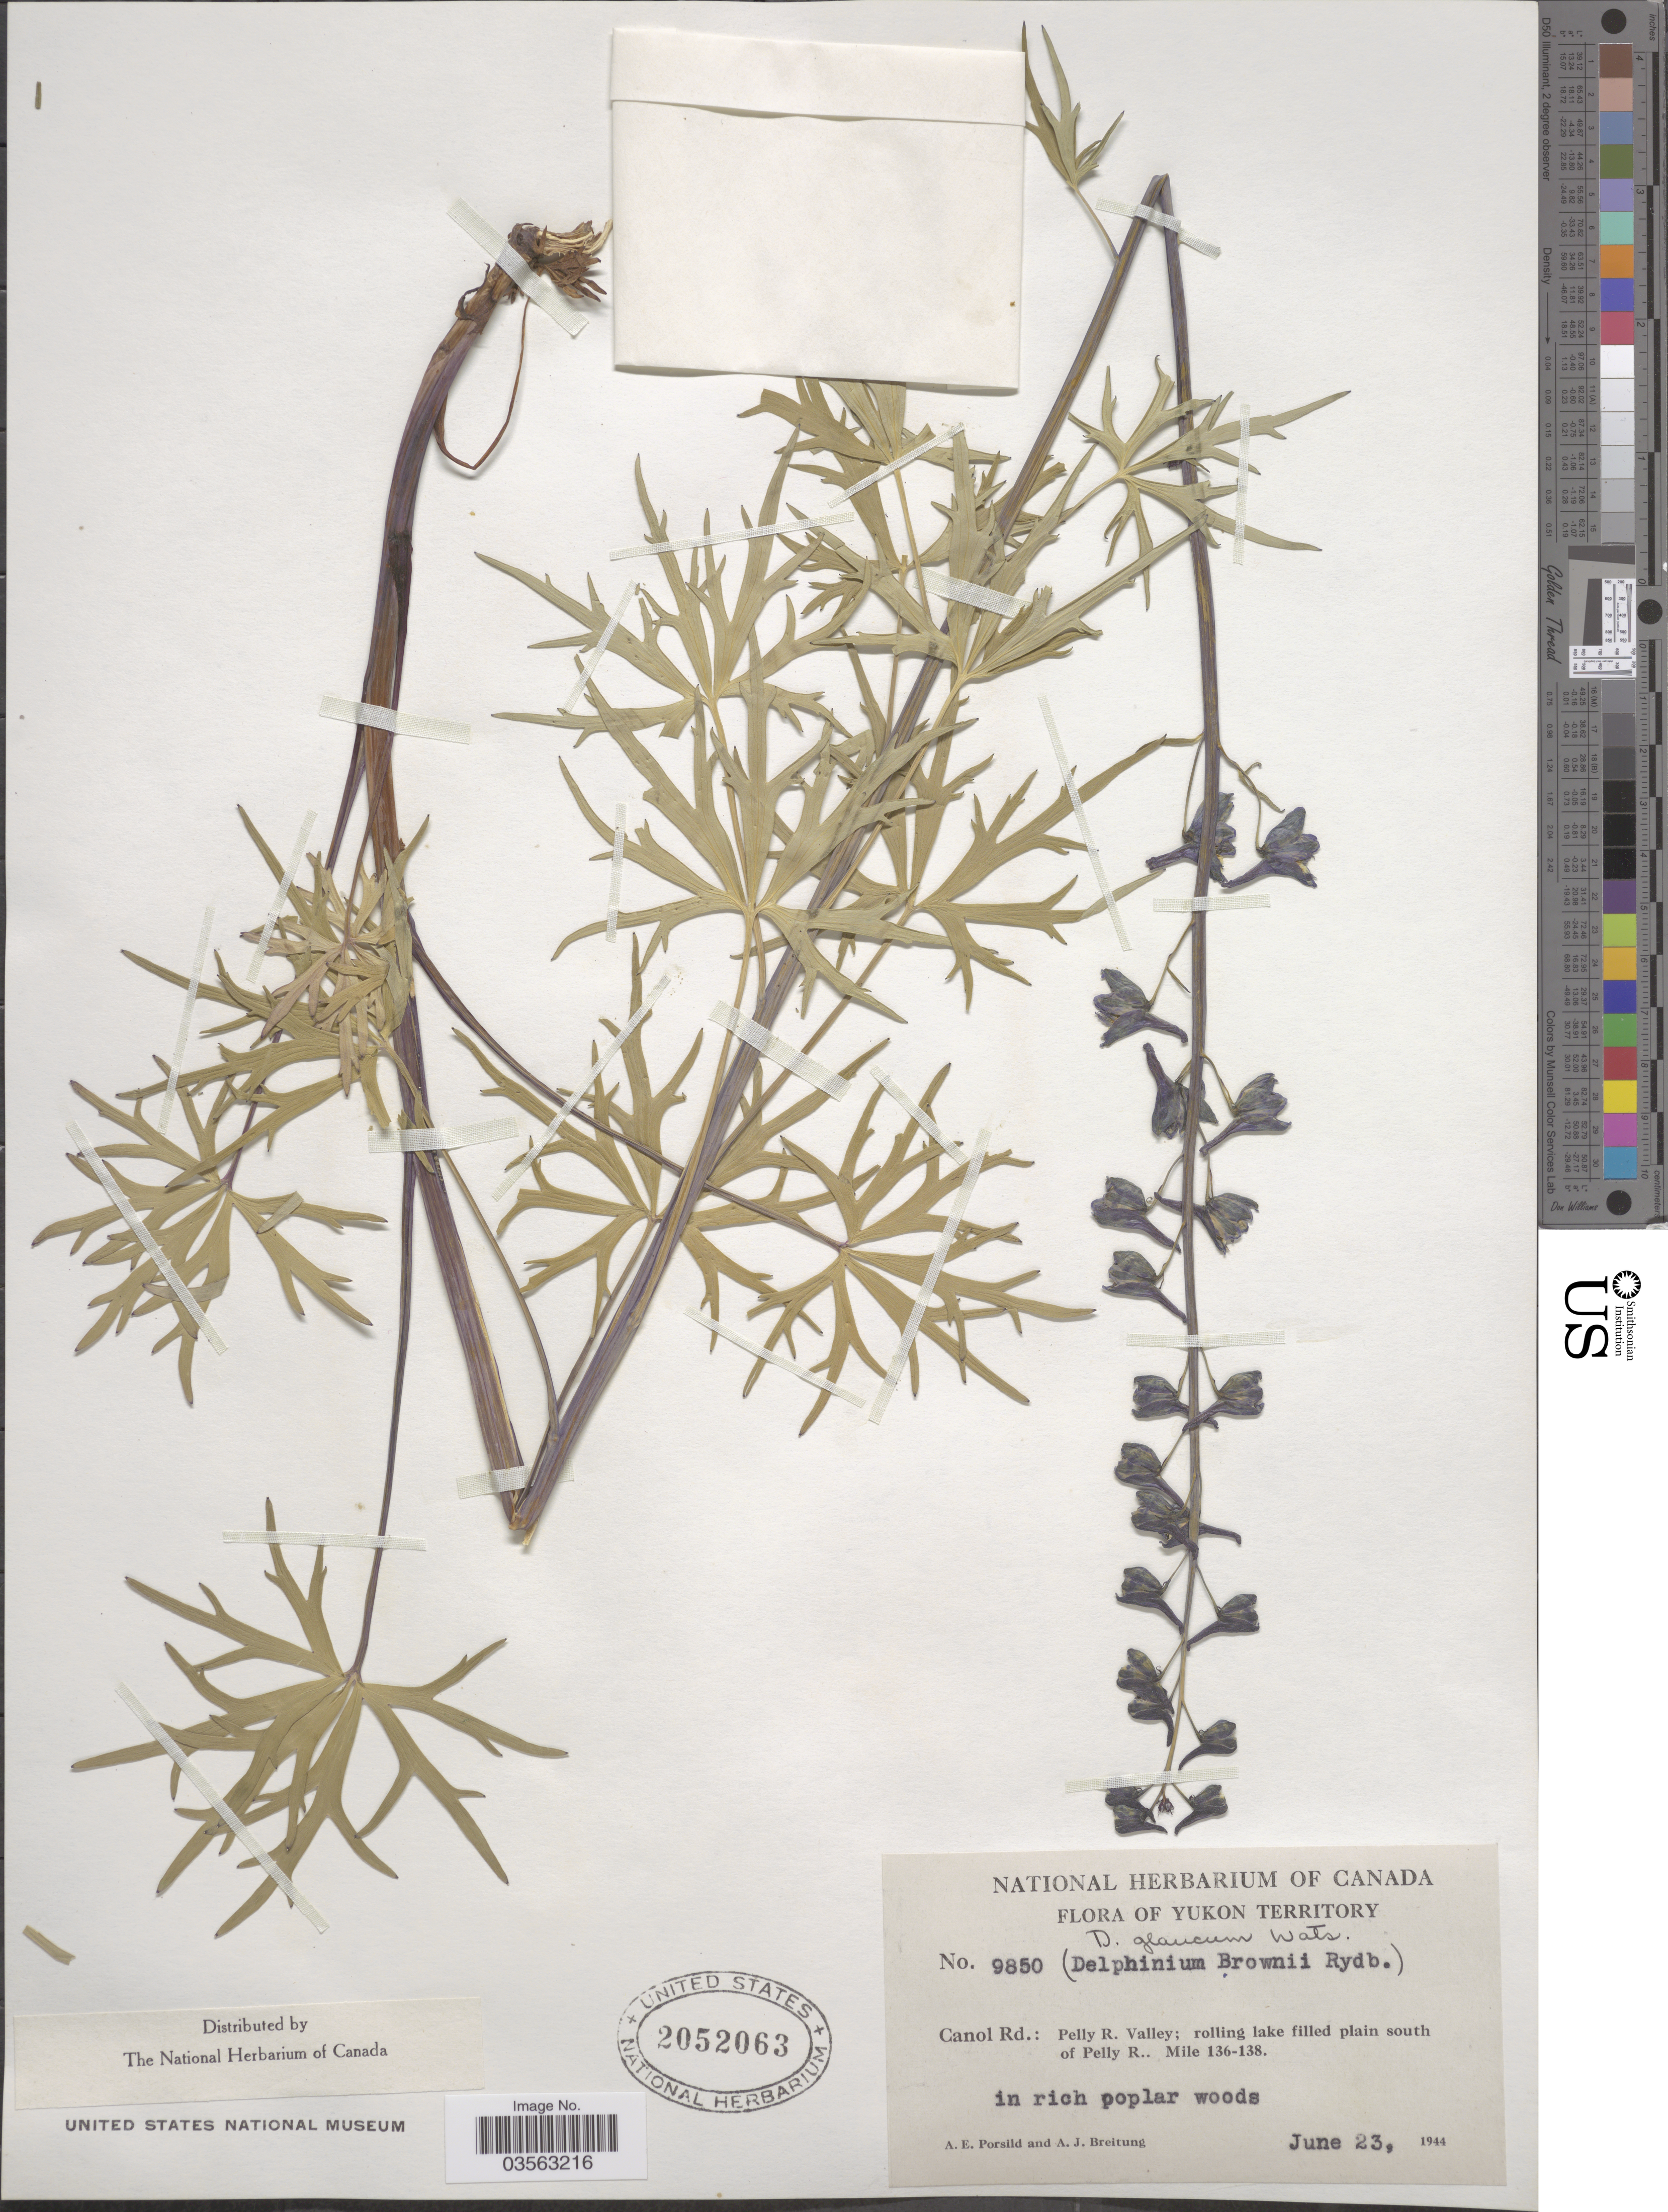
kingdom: Plantae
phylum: Tracheophyta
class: Magnoliopsida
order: Ranunculales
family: Ranunculaceae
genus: Delphinium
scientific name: Delphinium glaucum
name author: S. Watson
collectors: A. E. Porsild & A. Breitung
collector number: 9850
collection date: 1944-06-23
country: Canada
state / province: Yukon Territory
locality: Canol Rd.: Pelly R. Valley; rolling lake filled plain south of Pelly R. Mile 136-138.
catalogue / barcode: US 2052063